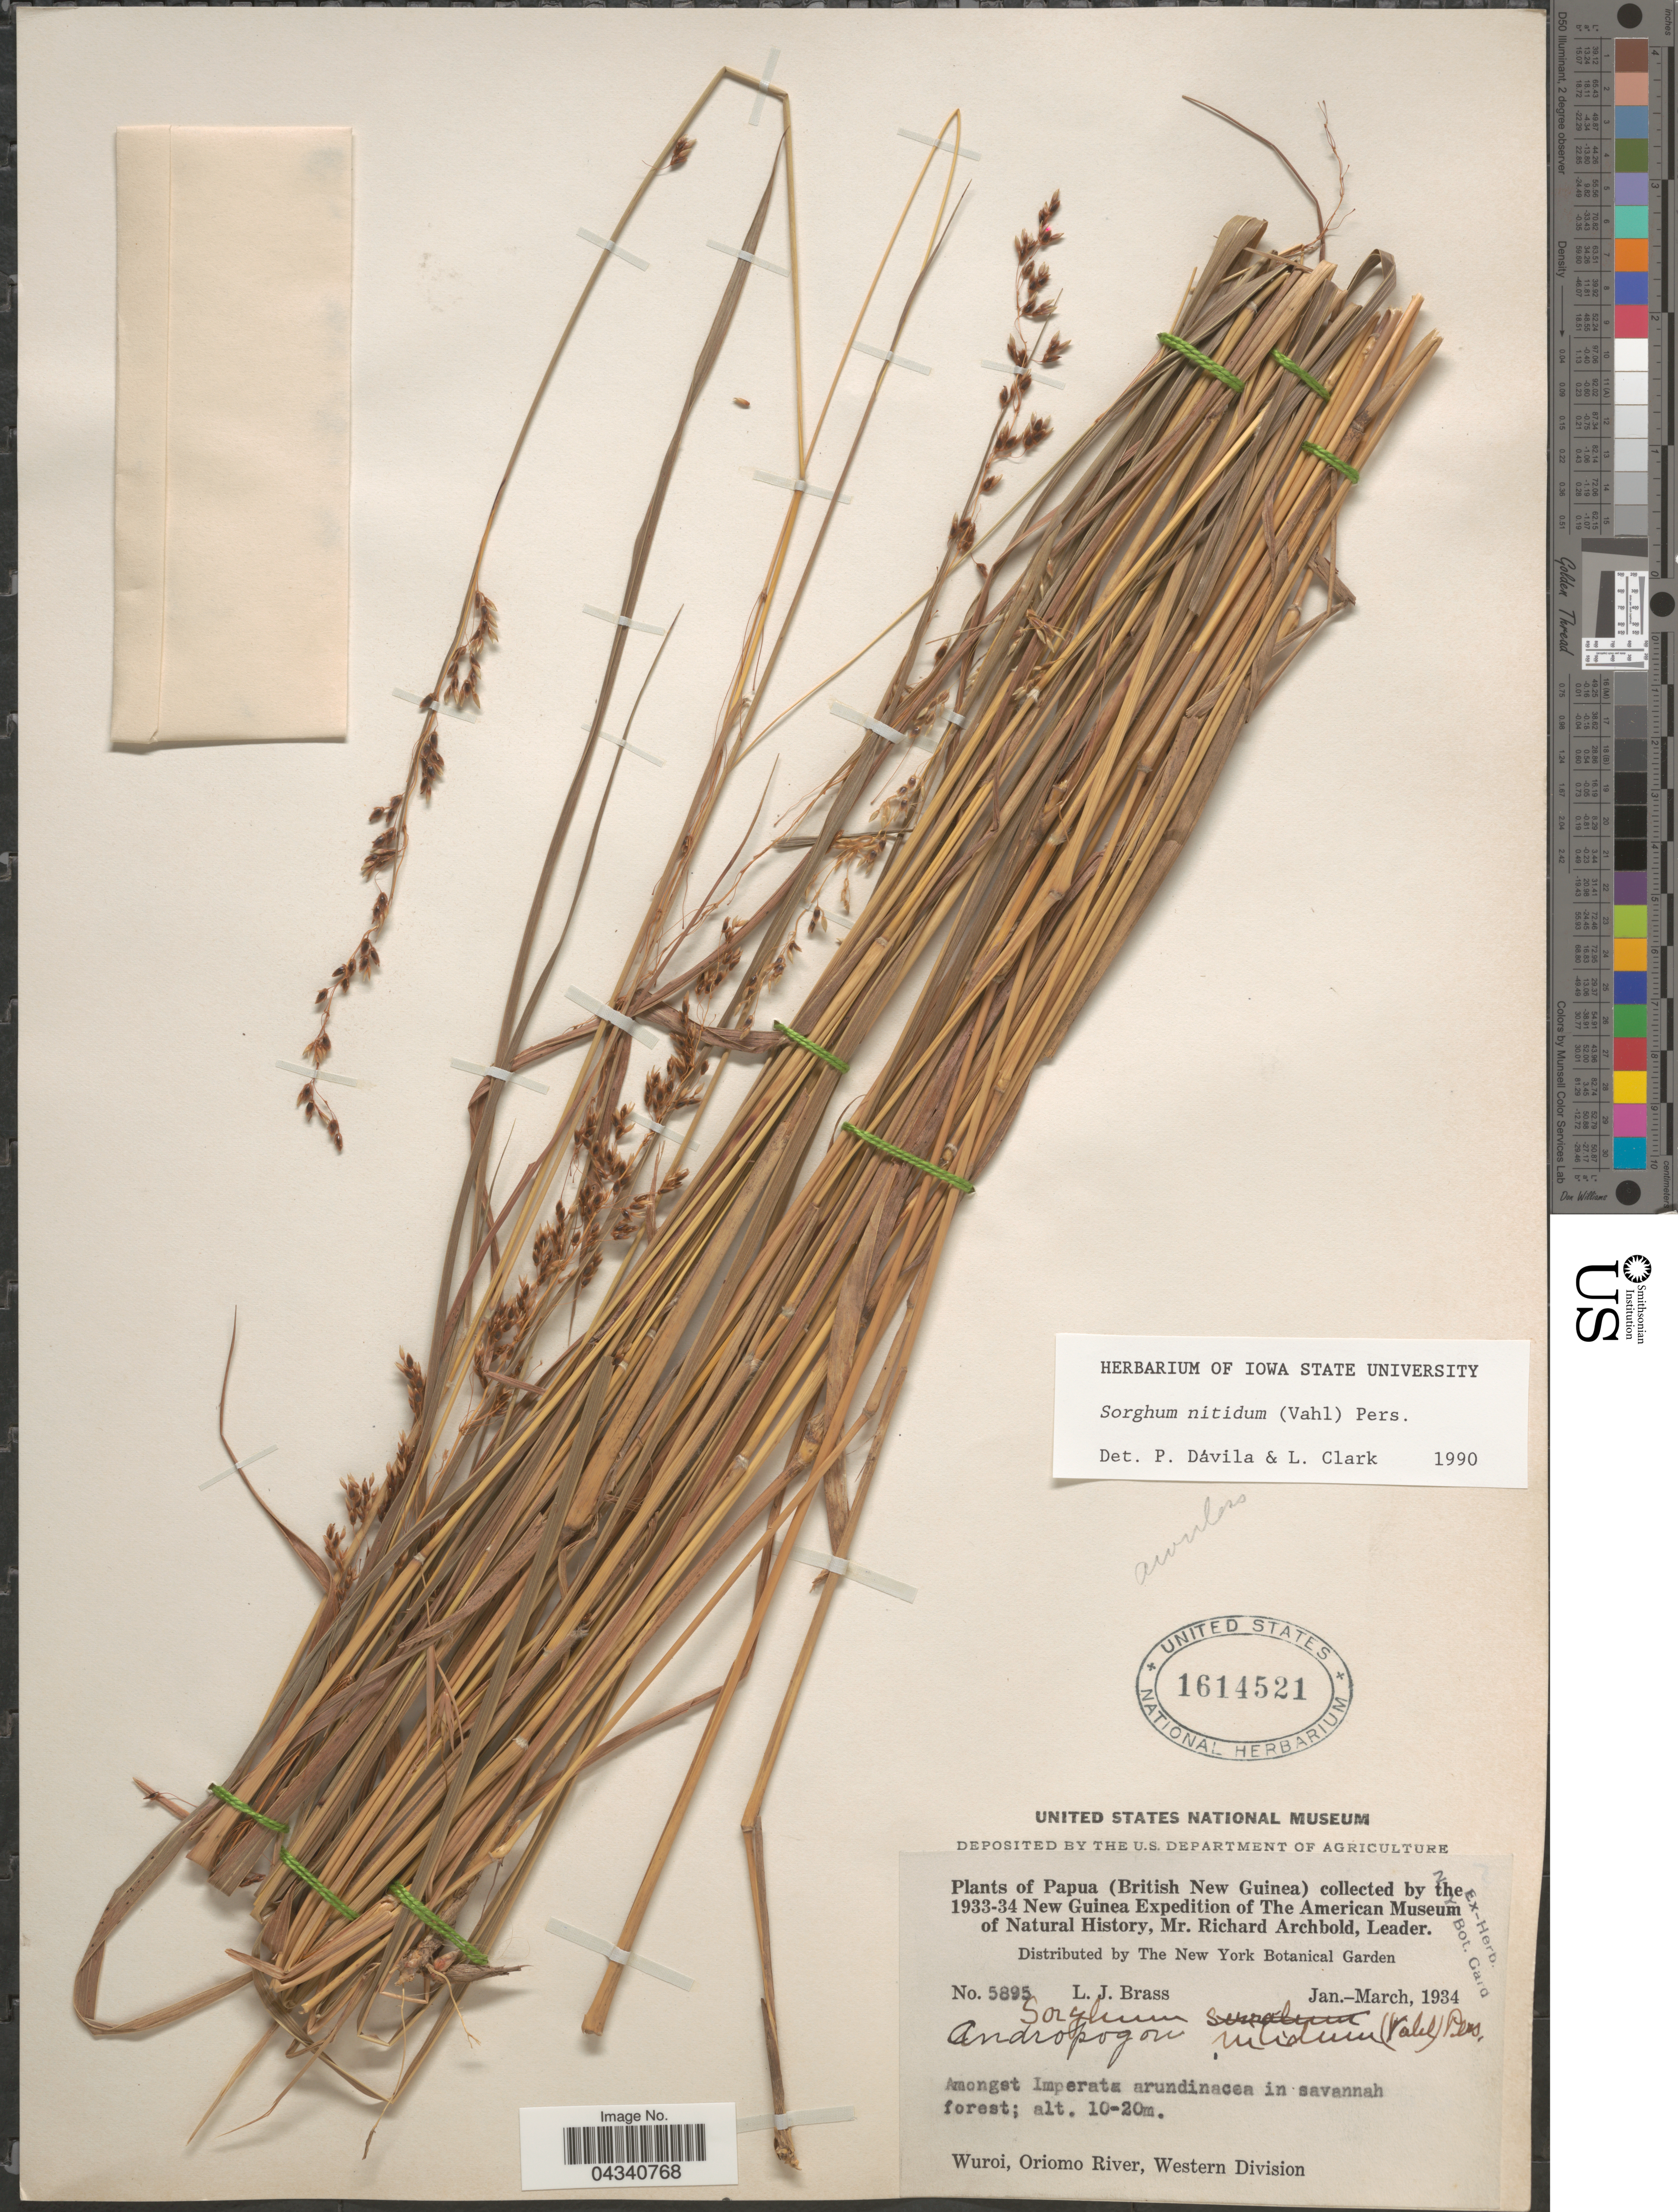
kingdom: Plantae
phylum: Tracheophyta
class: Liliopsida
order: Poales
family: Poaceae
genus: Sorghum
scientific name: Sorghum nitidum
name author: (Vahl) Pers.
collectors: L. J. Brass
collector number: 5895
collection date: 1934-01/1934-03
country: Papua New Guinea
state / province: Manus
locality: Papua (British New Guinea). 1933-34 New Guinea Expedition of The American Museum of Natural History, Mr. Richard Archbold. Wuroi, Oriomo River, Western Division.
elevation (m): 10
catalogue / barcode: US 1614521